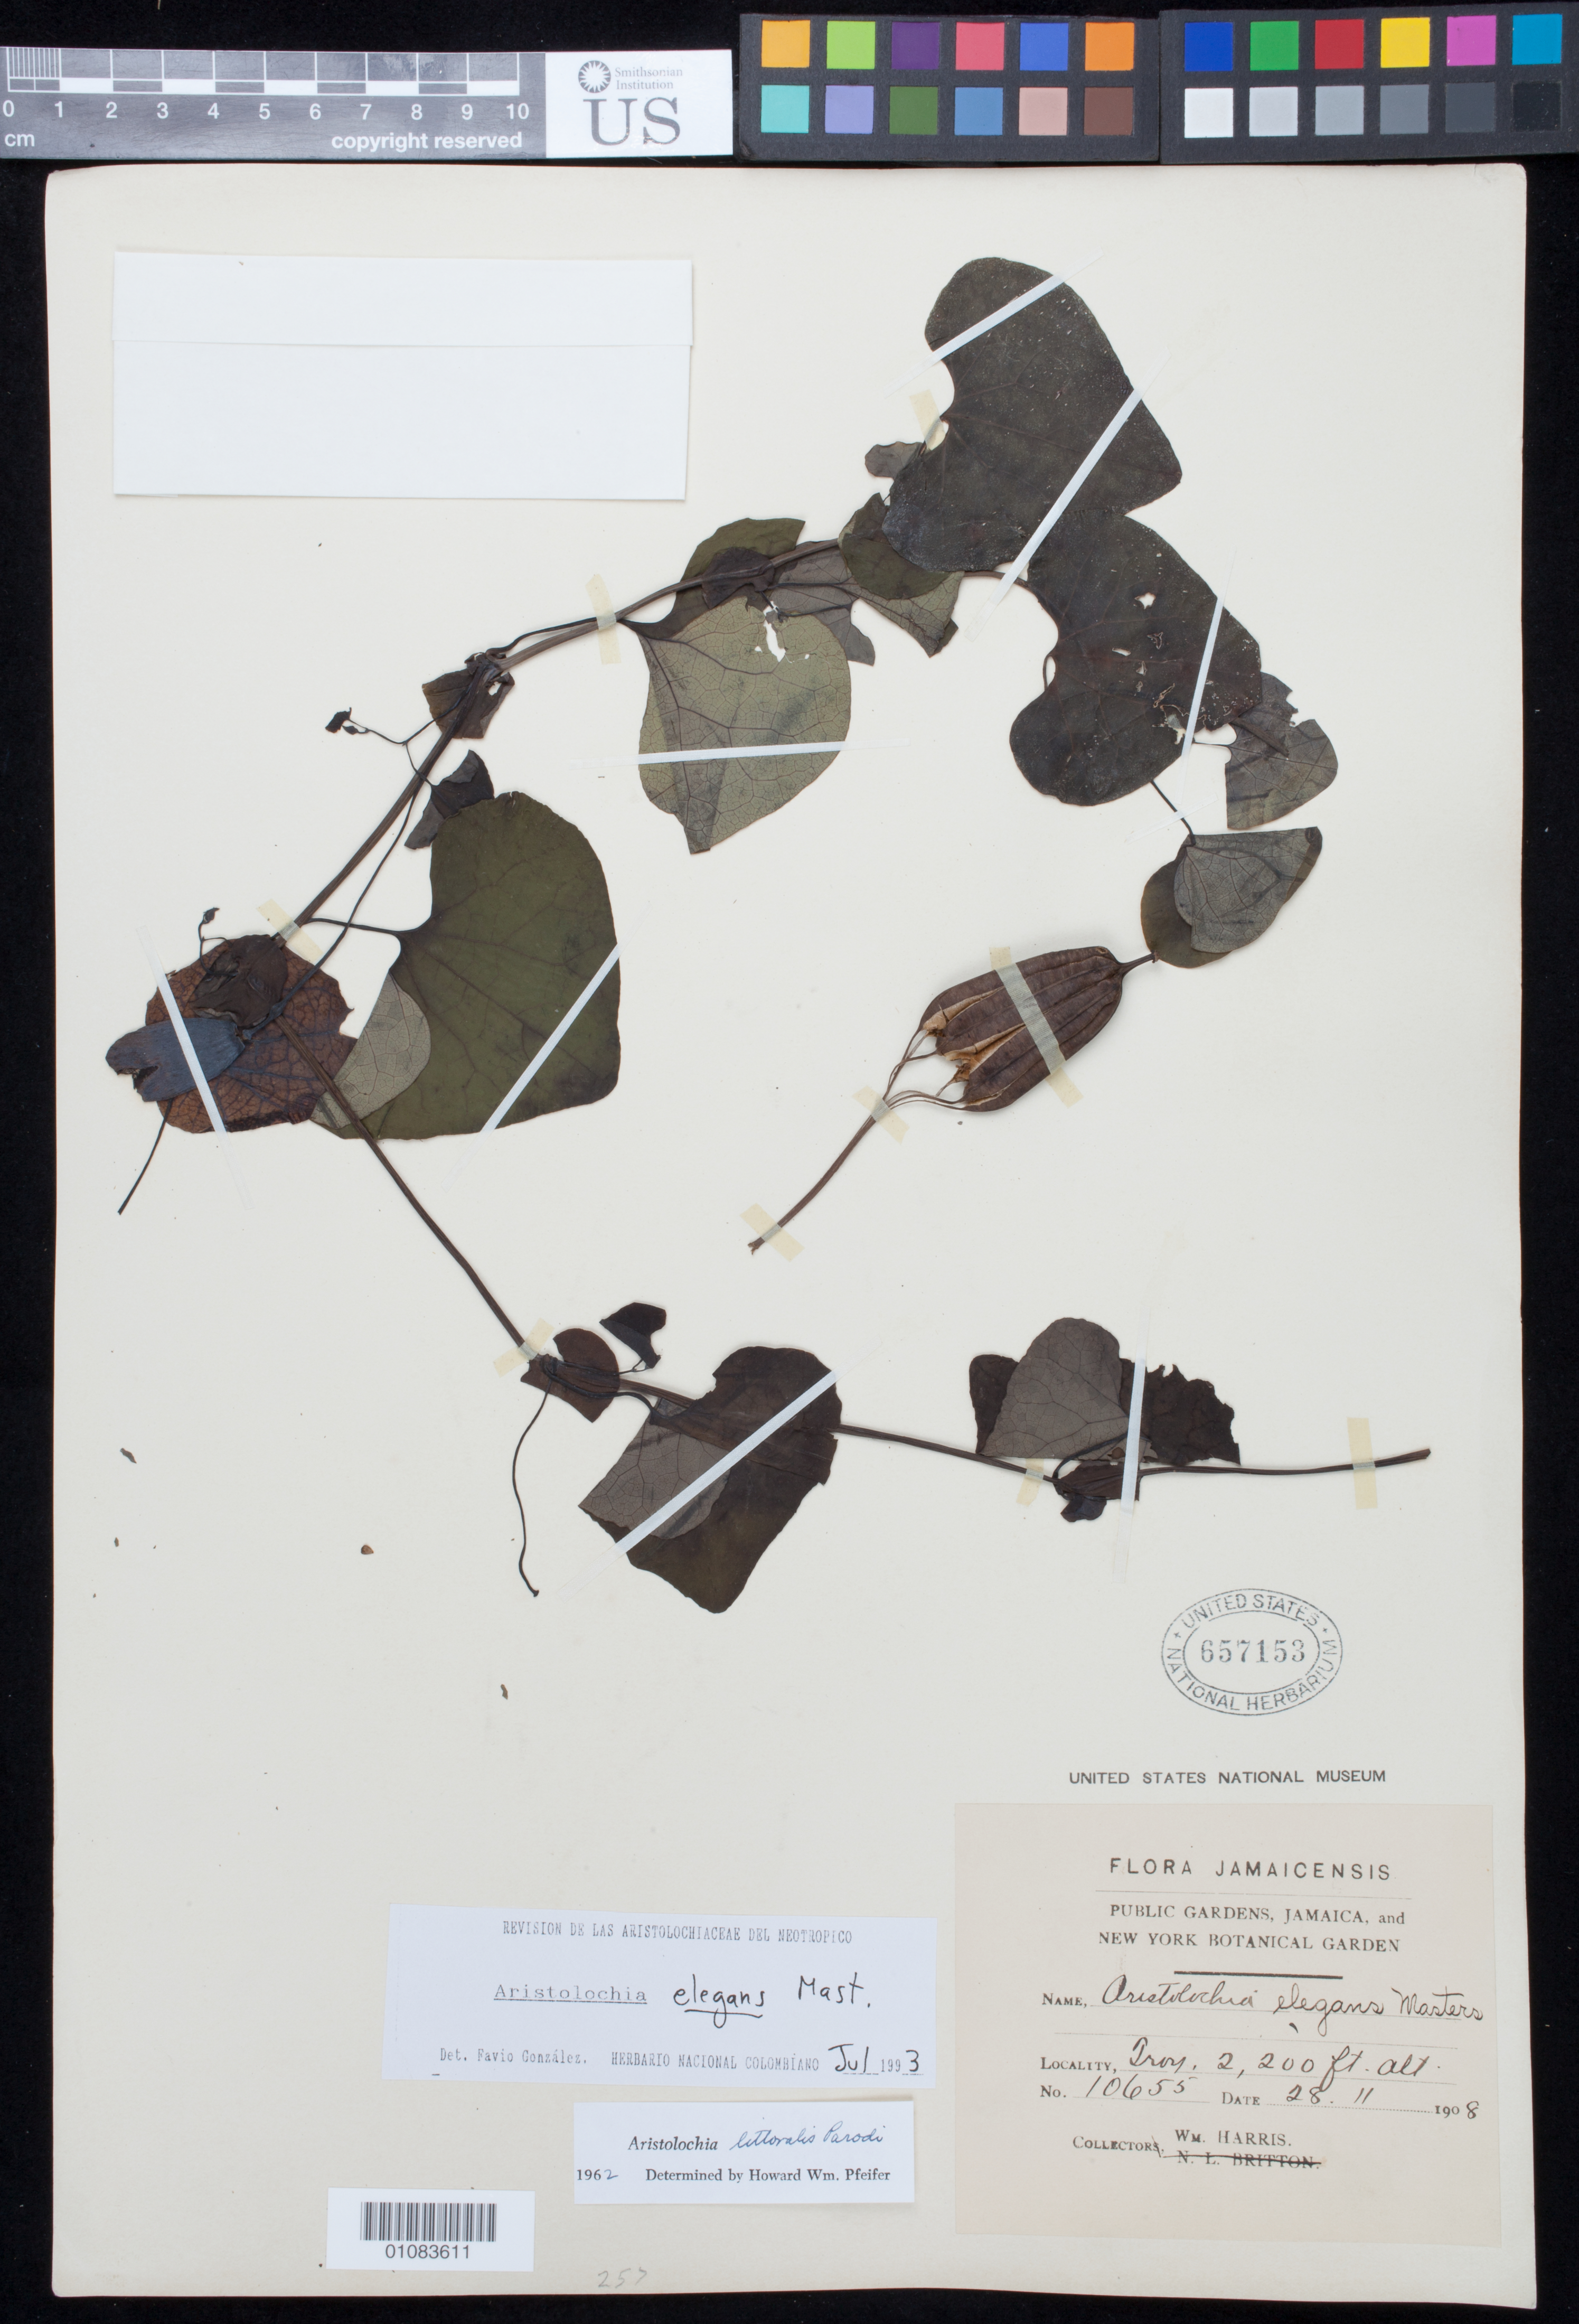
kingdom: Plantae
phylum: Tracheophyta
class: Magnoliopsida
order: Piperales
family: Aristolochiaceae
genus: Aristolochia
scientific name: Aristolochia elegans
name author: Mast.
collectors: W. Harris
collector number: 10655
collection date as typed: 28 Nov 1908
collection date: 1908-11-28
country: Jamaica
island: Jamaica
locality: Troy (note: there are areas called Troy in Manchester, Trelawney, and Saint Catherine)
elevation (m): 671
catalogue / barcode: US 657153